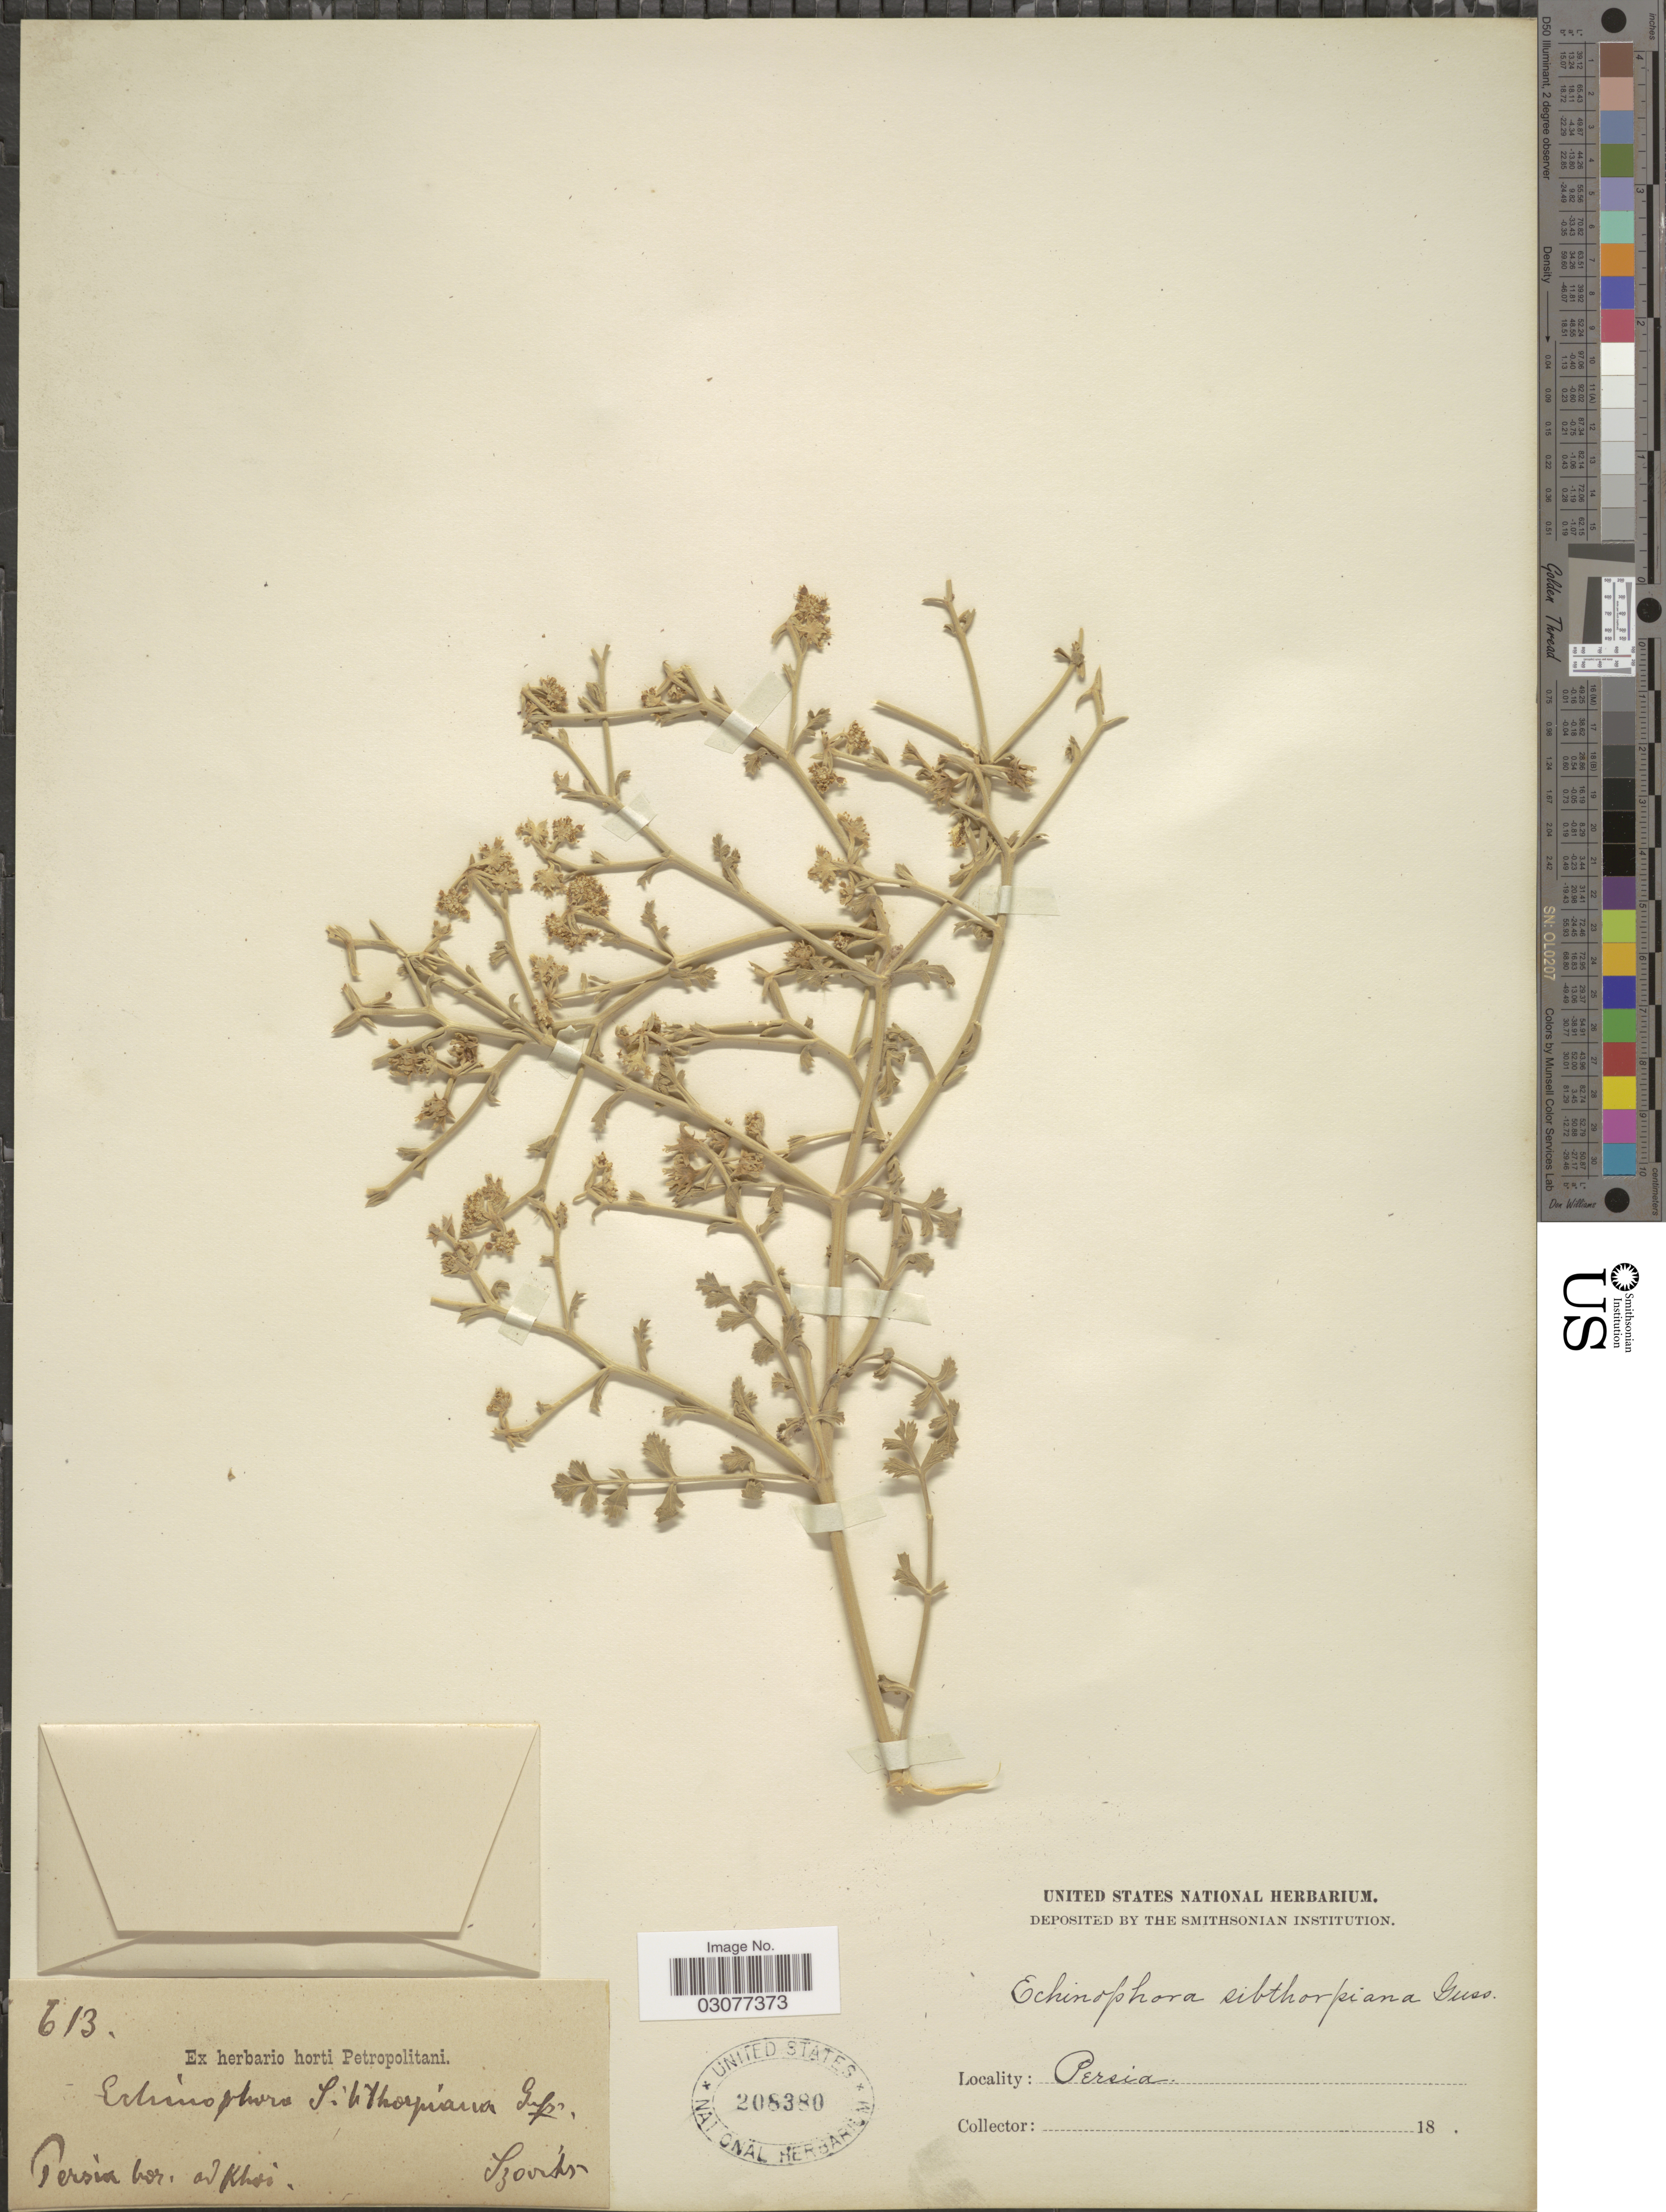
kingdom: Plantae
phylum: Tracheophyta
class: Magnoliopsida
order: Apiales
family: Apiaceae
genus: Echinophora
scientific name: Echinophora sibthorpiana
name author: Guss.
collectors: Szovits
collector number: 613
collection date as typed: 18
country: Iran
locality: Persia bor. ad Khoi. Persia.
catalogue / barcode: US 208380